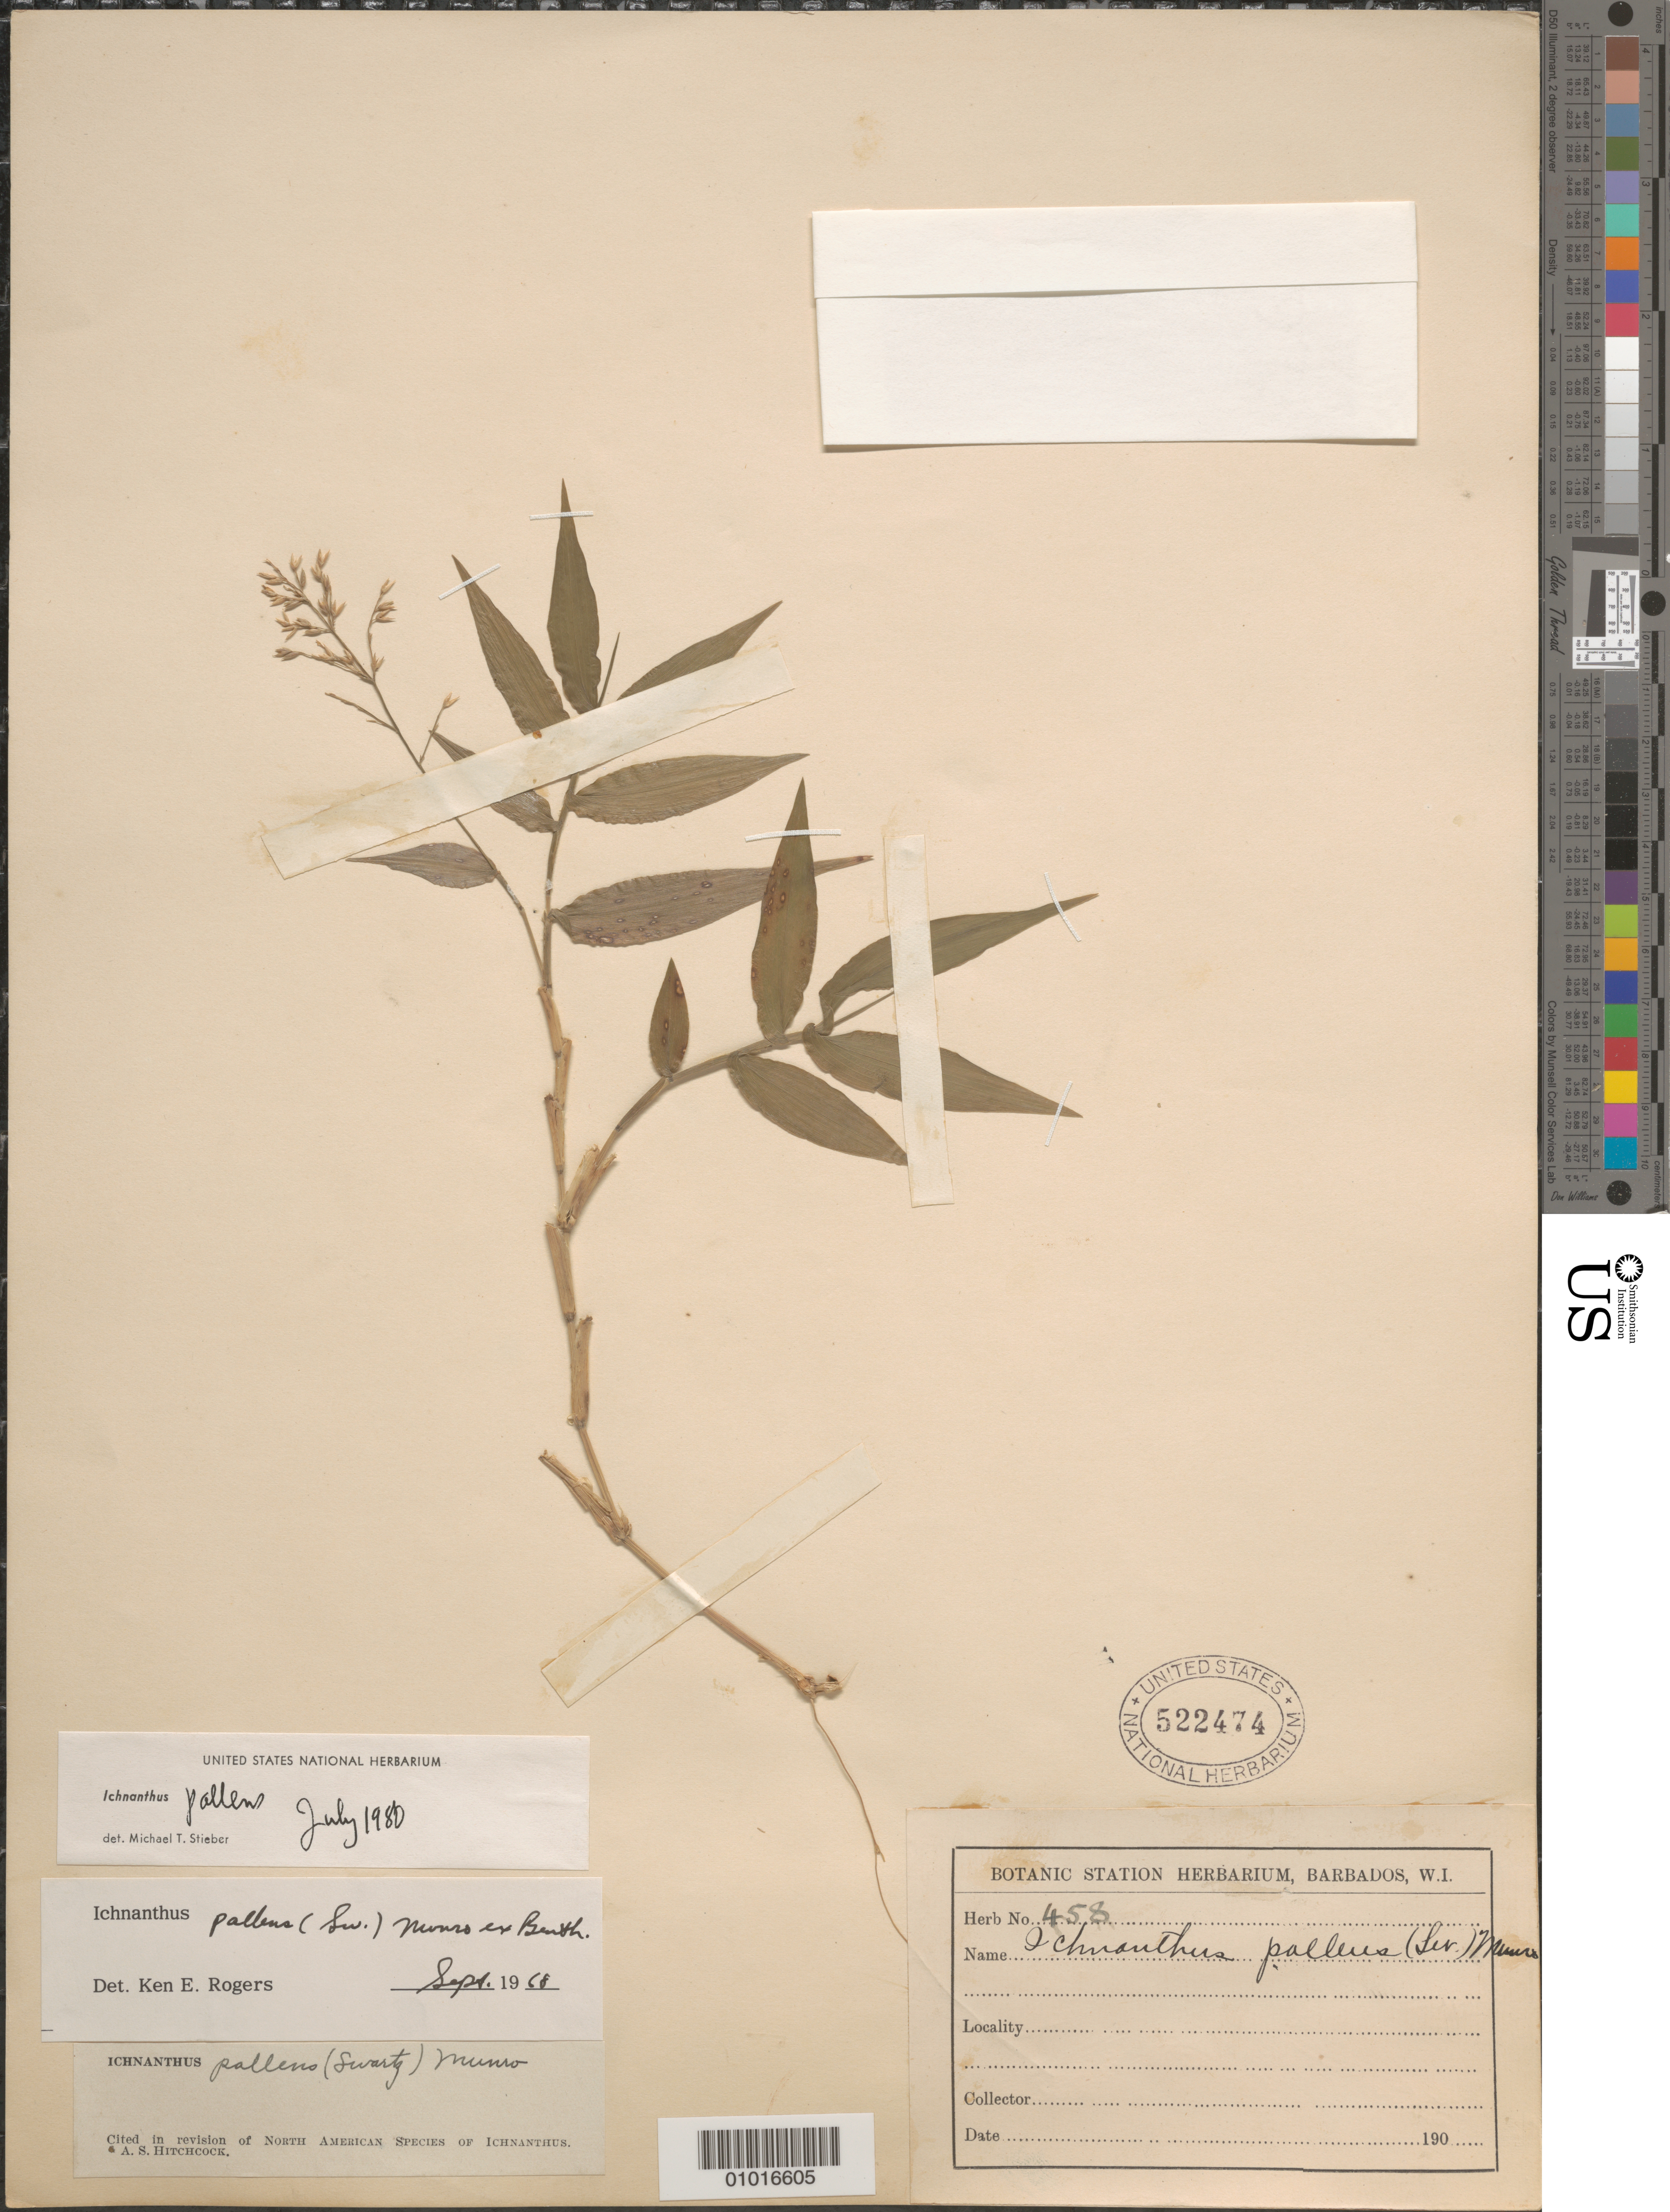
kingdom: Plantae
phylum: Tracheophyta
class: Liliopsida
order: Poales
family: Poaceae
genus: Ichnanthus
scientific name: Ichnanthus pallens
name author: (Sw.) Munro ex Benth.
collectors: ex herb. Bot. Sta. Barbados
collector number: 458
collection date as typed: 01 Jan 1900 to 31 Dec 1999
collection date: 1900-01-01/1999-12-31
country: Barbados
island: Barbados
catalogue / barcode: US 522474